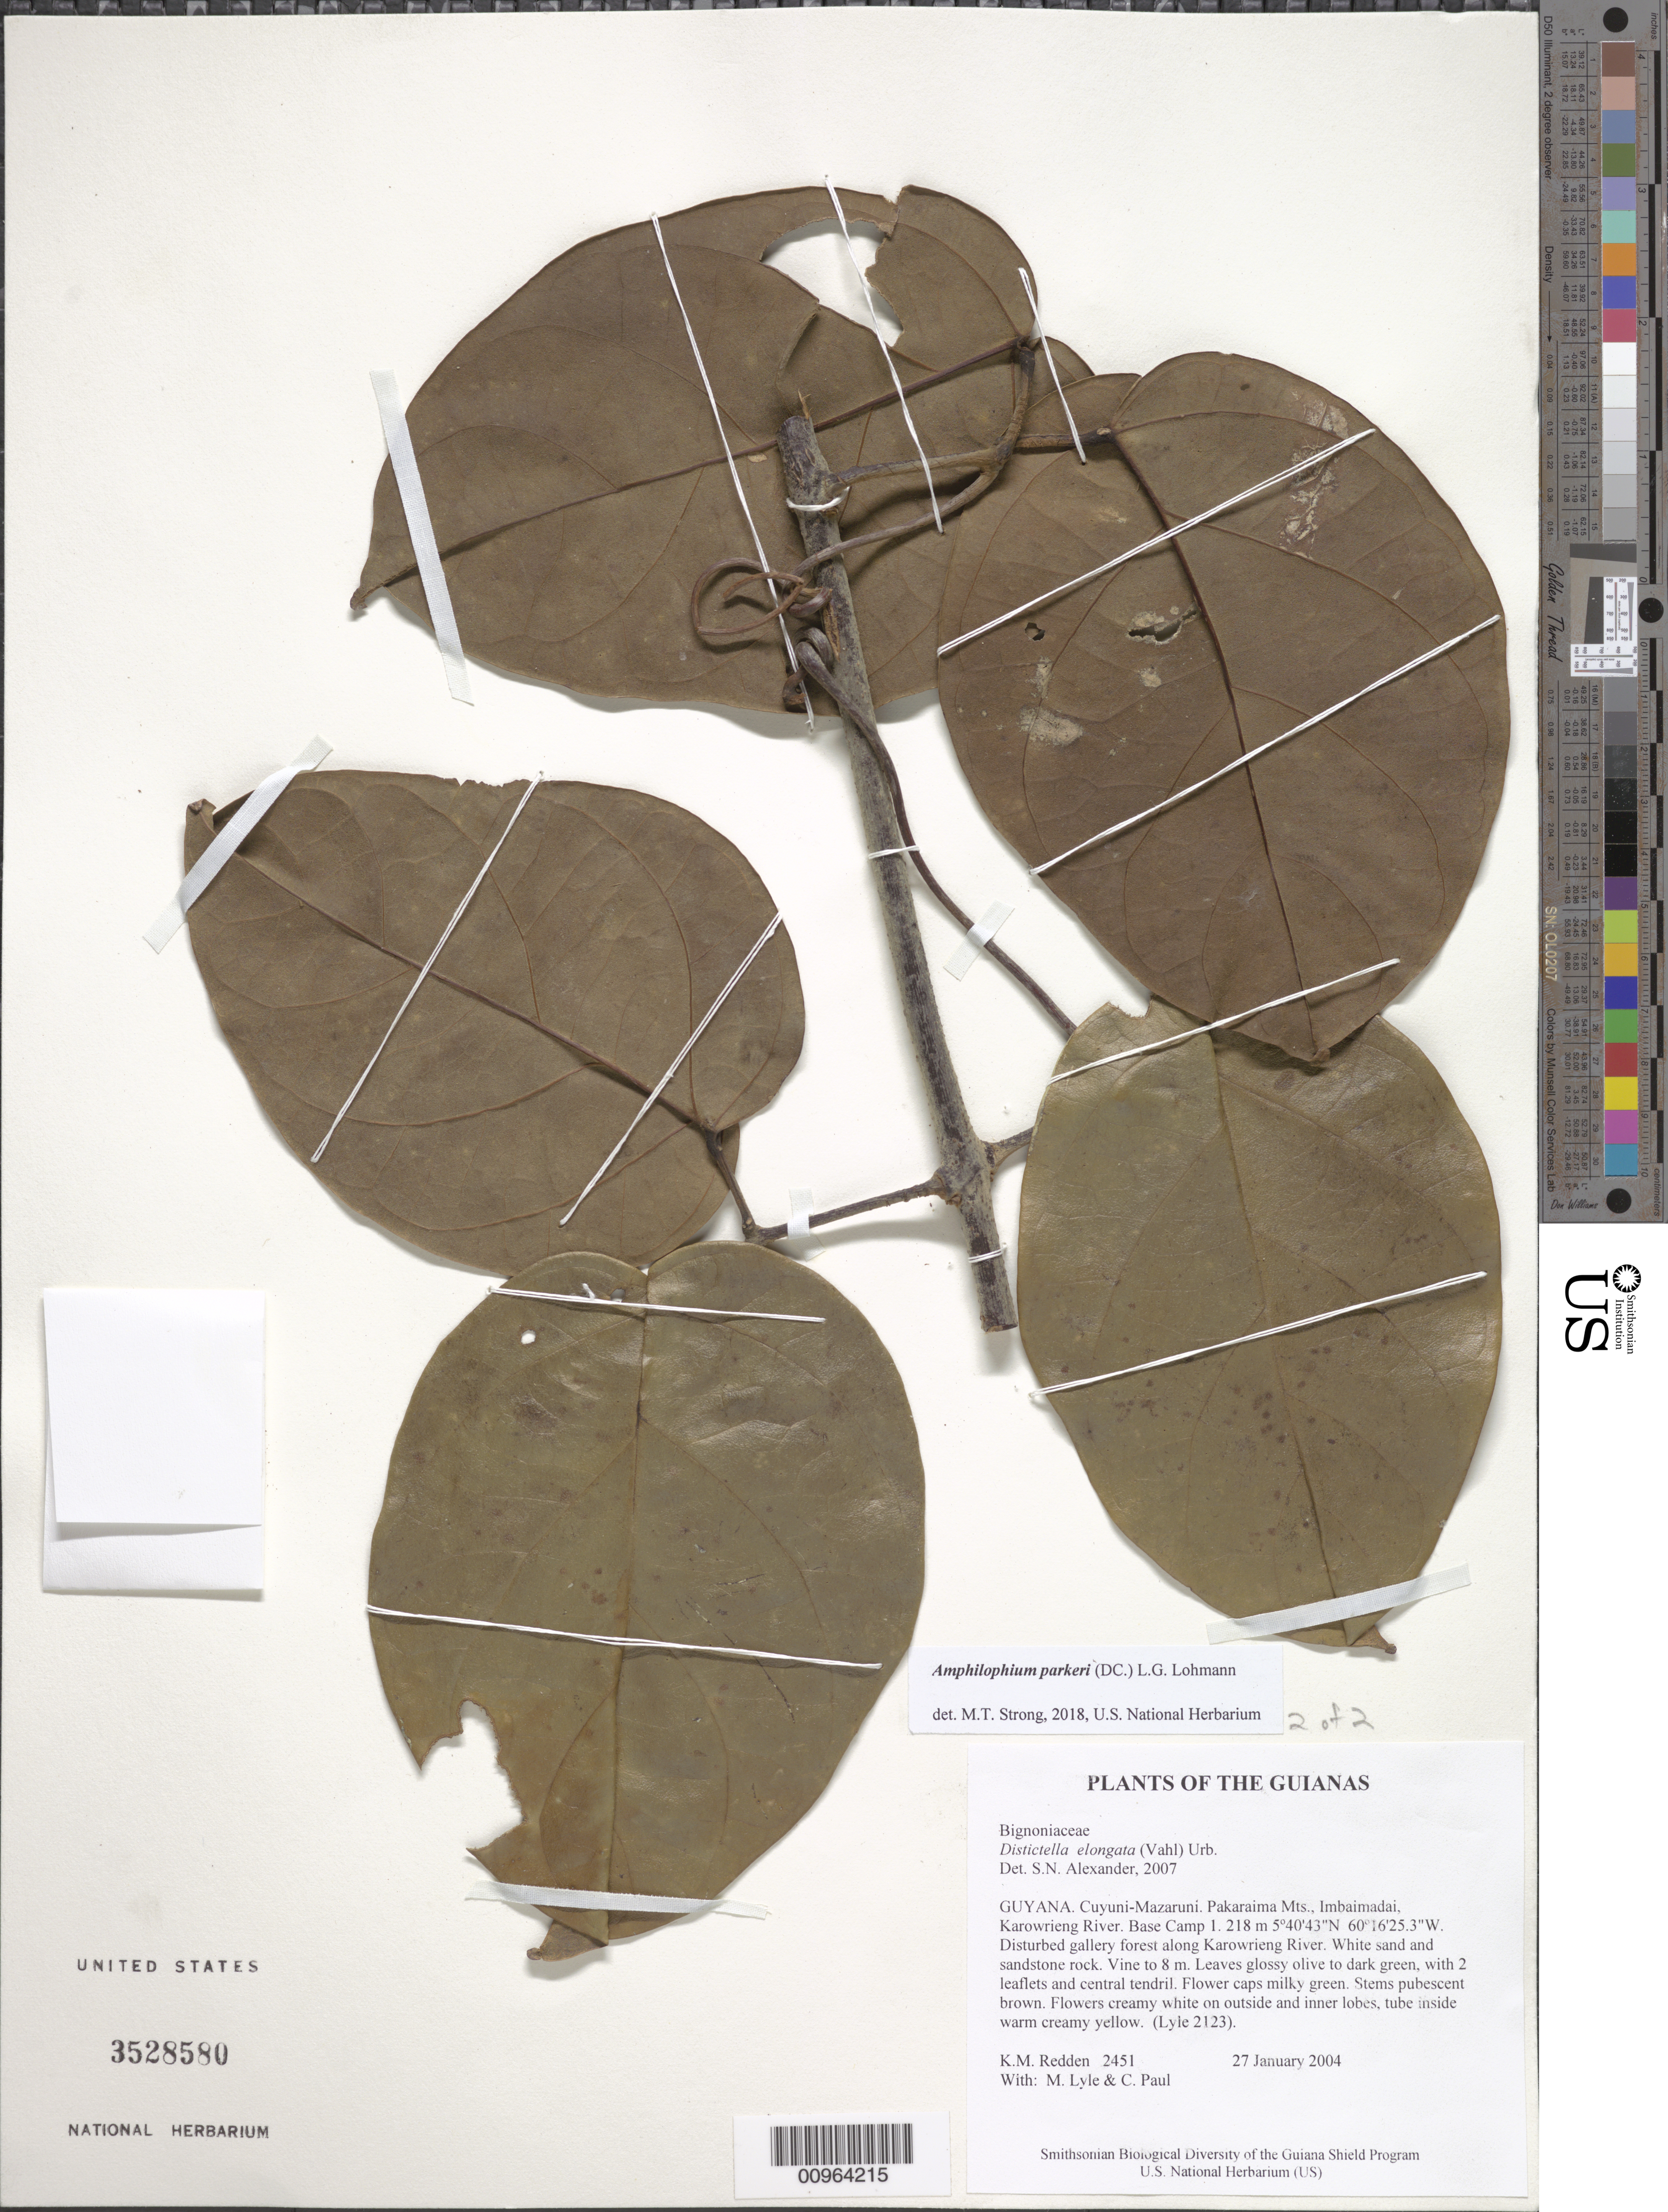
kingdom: Plantae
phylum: Tracheophyta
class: Magnoliopsida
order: Lamiales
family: Bignoniaceae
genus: Amphilophium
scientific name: Amphilophium parkeri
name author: (DC.) L.G. Lohmann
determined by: Strong, M. T., (US), Smithsonian Institution - National Museum of Natural History (UNITED STATES)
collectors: K. M. Redden, M. Lyle & C. Paul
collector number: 2451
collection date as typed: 27 January 2004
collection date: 2004-01-27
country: Guyana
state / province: Cuyuni-Mazaruni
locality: Pakaraima Mts., Imbaimadai, Karowrieng River. Base Camp 1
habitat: Disturbed gallery forest along Karowrieng River. White sand and sandstone rock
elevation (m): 218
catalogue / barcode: US 3528580